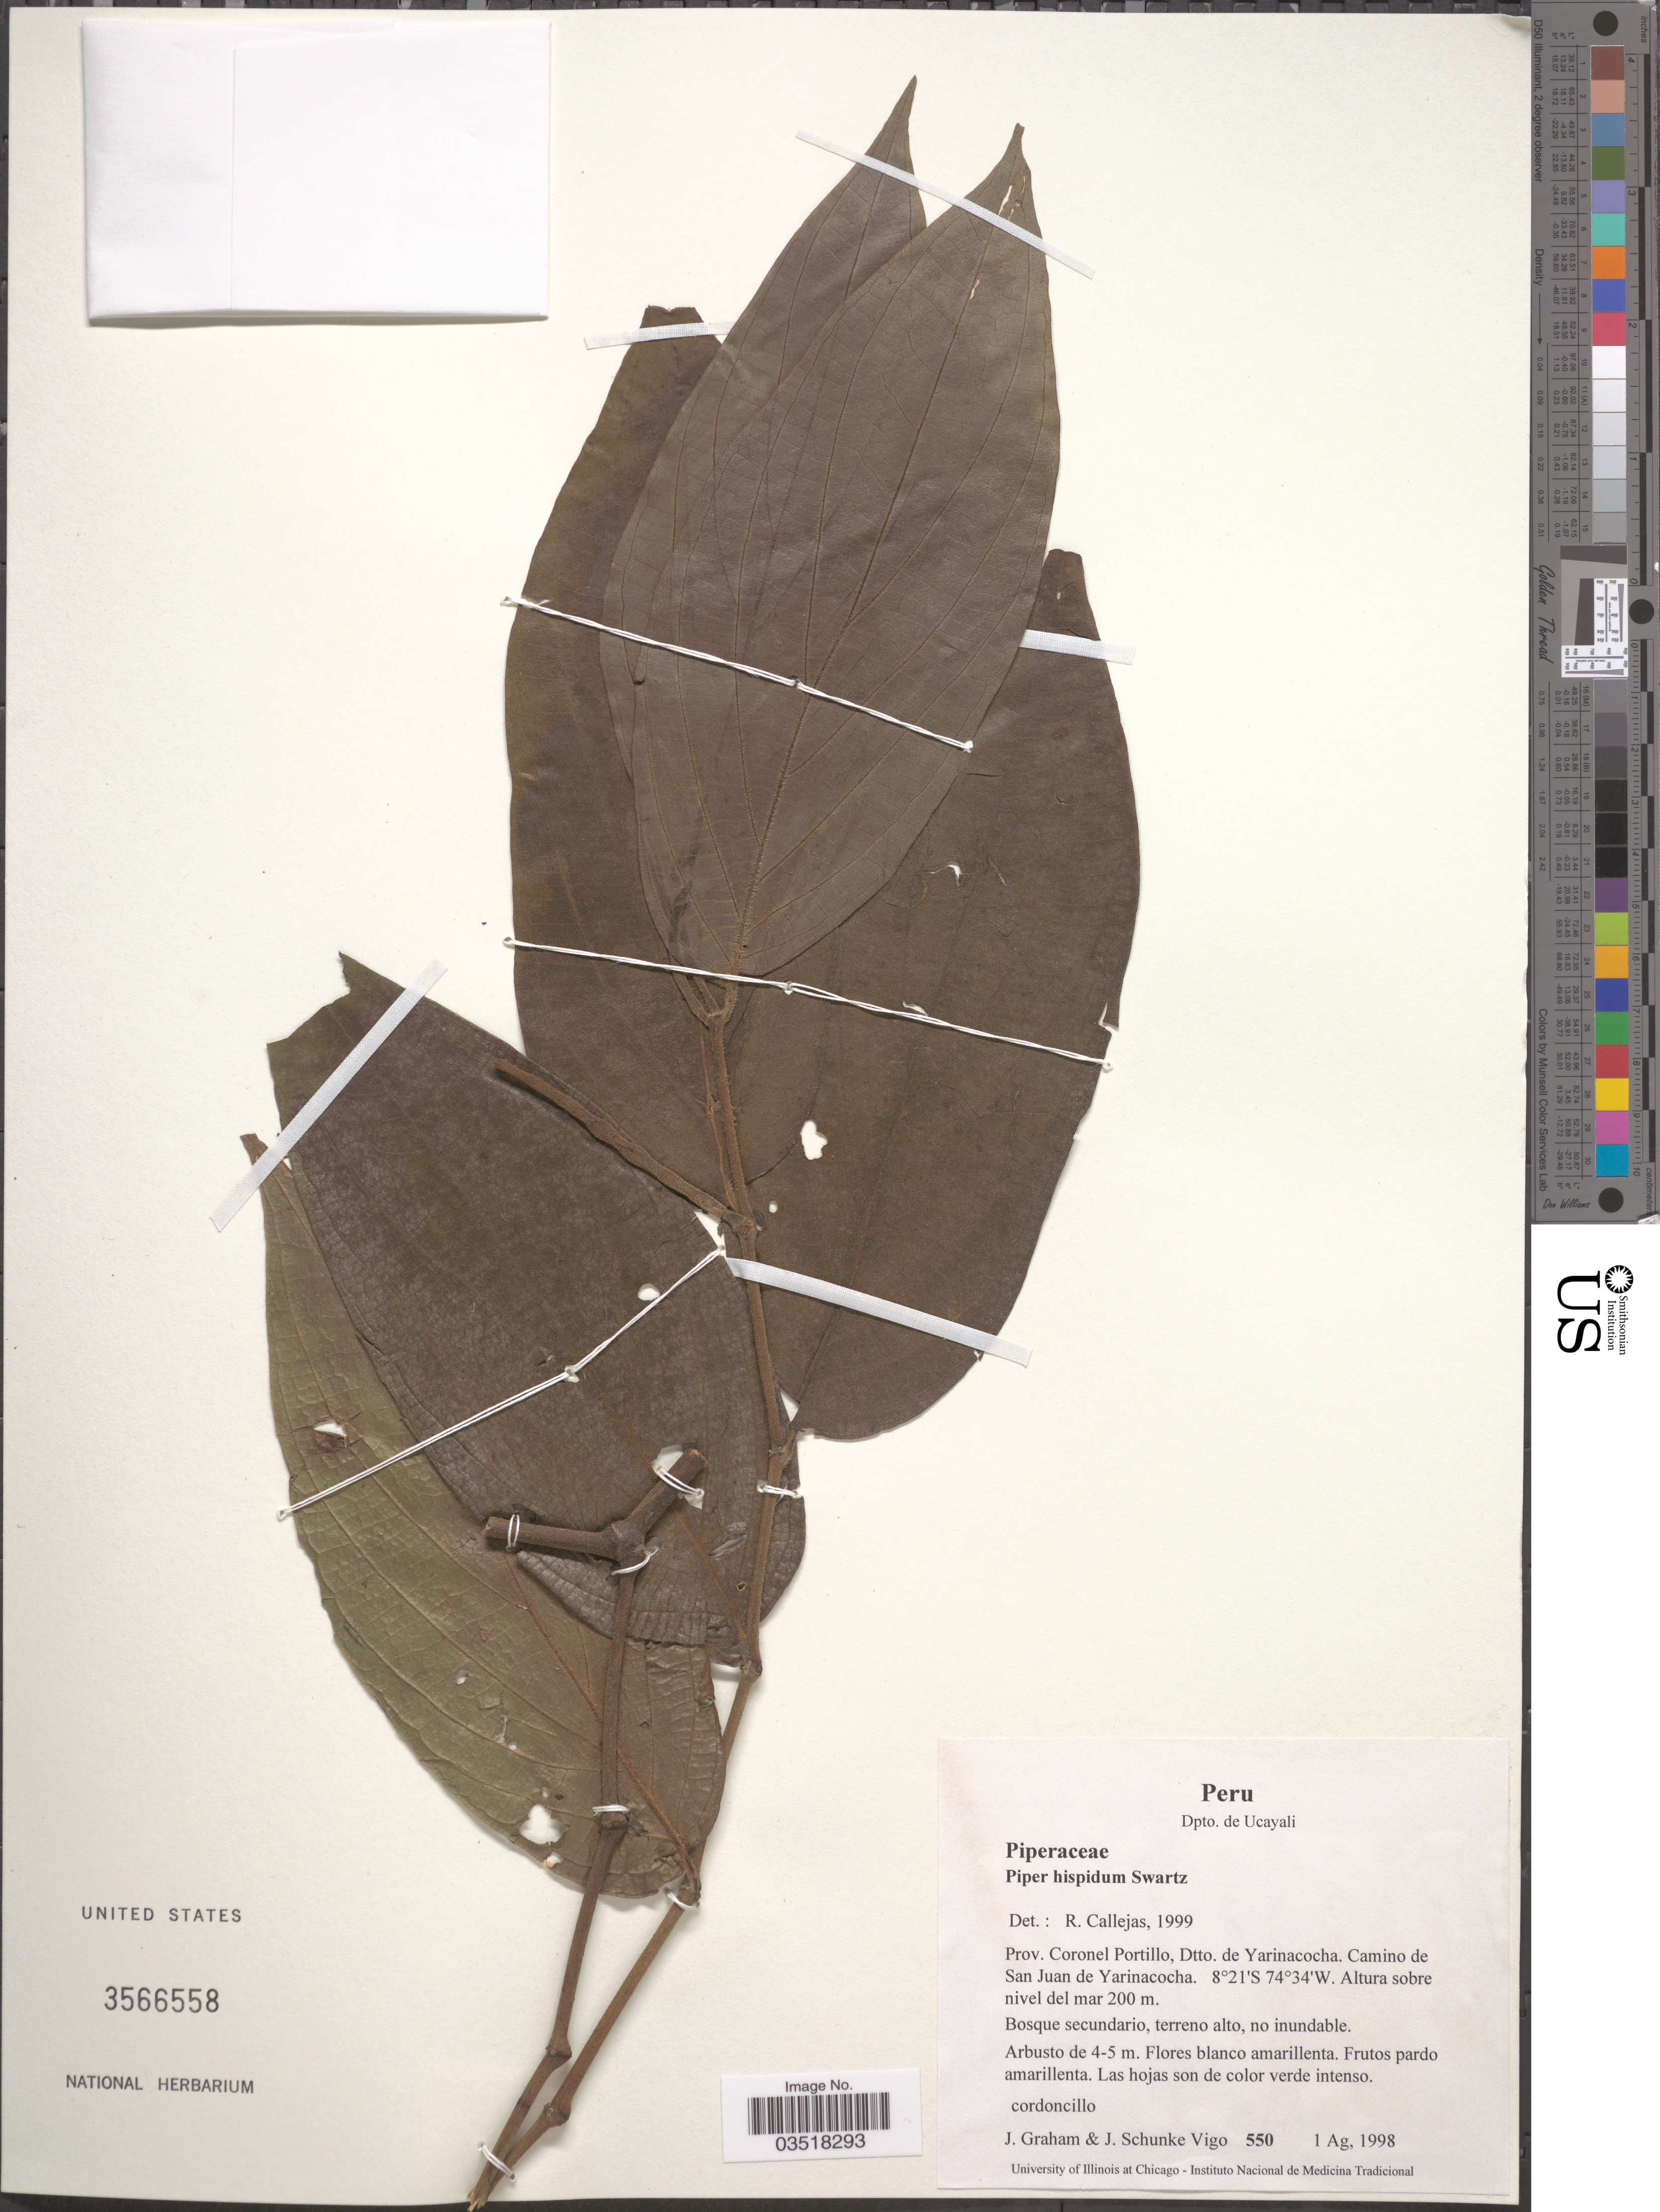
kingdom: Plantae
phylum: Tracheophyta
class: Magnoliopsida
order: Piperales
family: Piperaceae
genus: Piper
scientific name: Piper hispidum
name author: Sw.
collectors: J. Graham & J. Schunke Vigo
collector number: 550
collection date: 1998-08-01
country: Peru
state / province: Ucayali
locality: Dpto. de Ucayali. Prov. Coronel Portillo, Dtto. de Yarinacocha. Camino de San Juan de Yarinacocha.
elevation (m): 200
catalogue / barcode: US 3566558